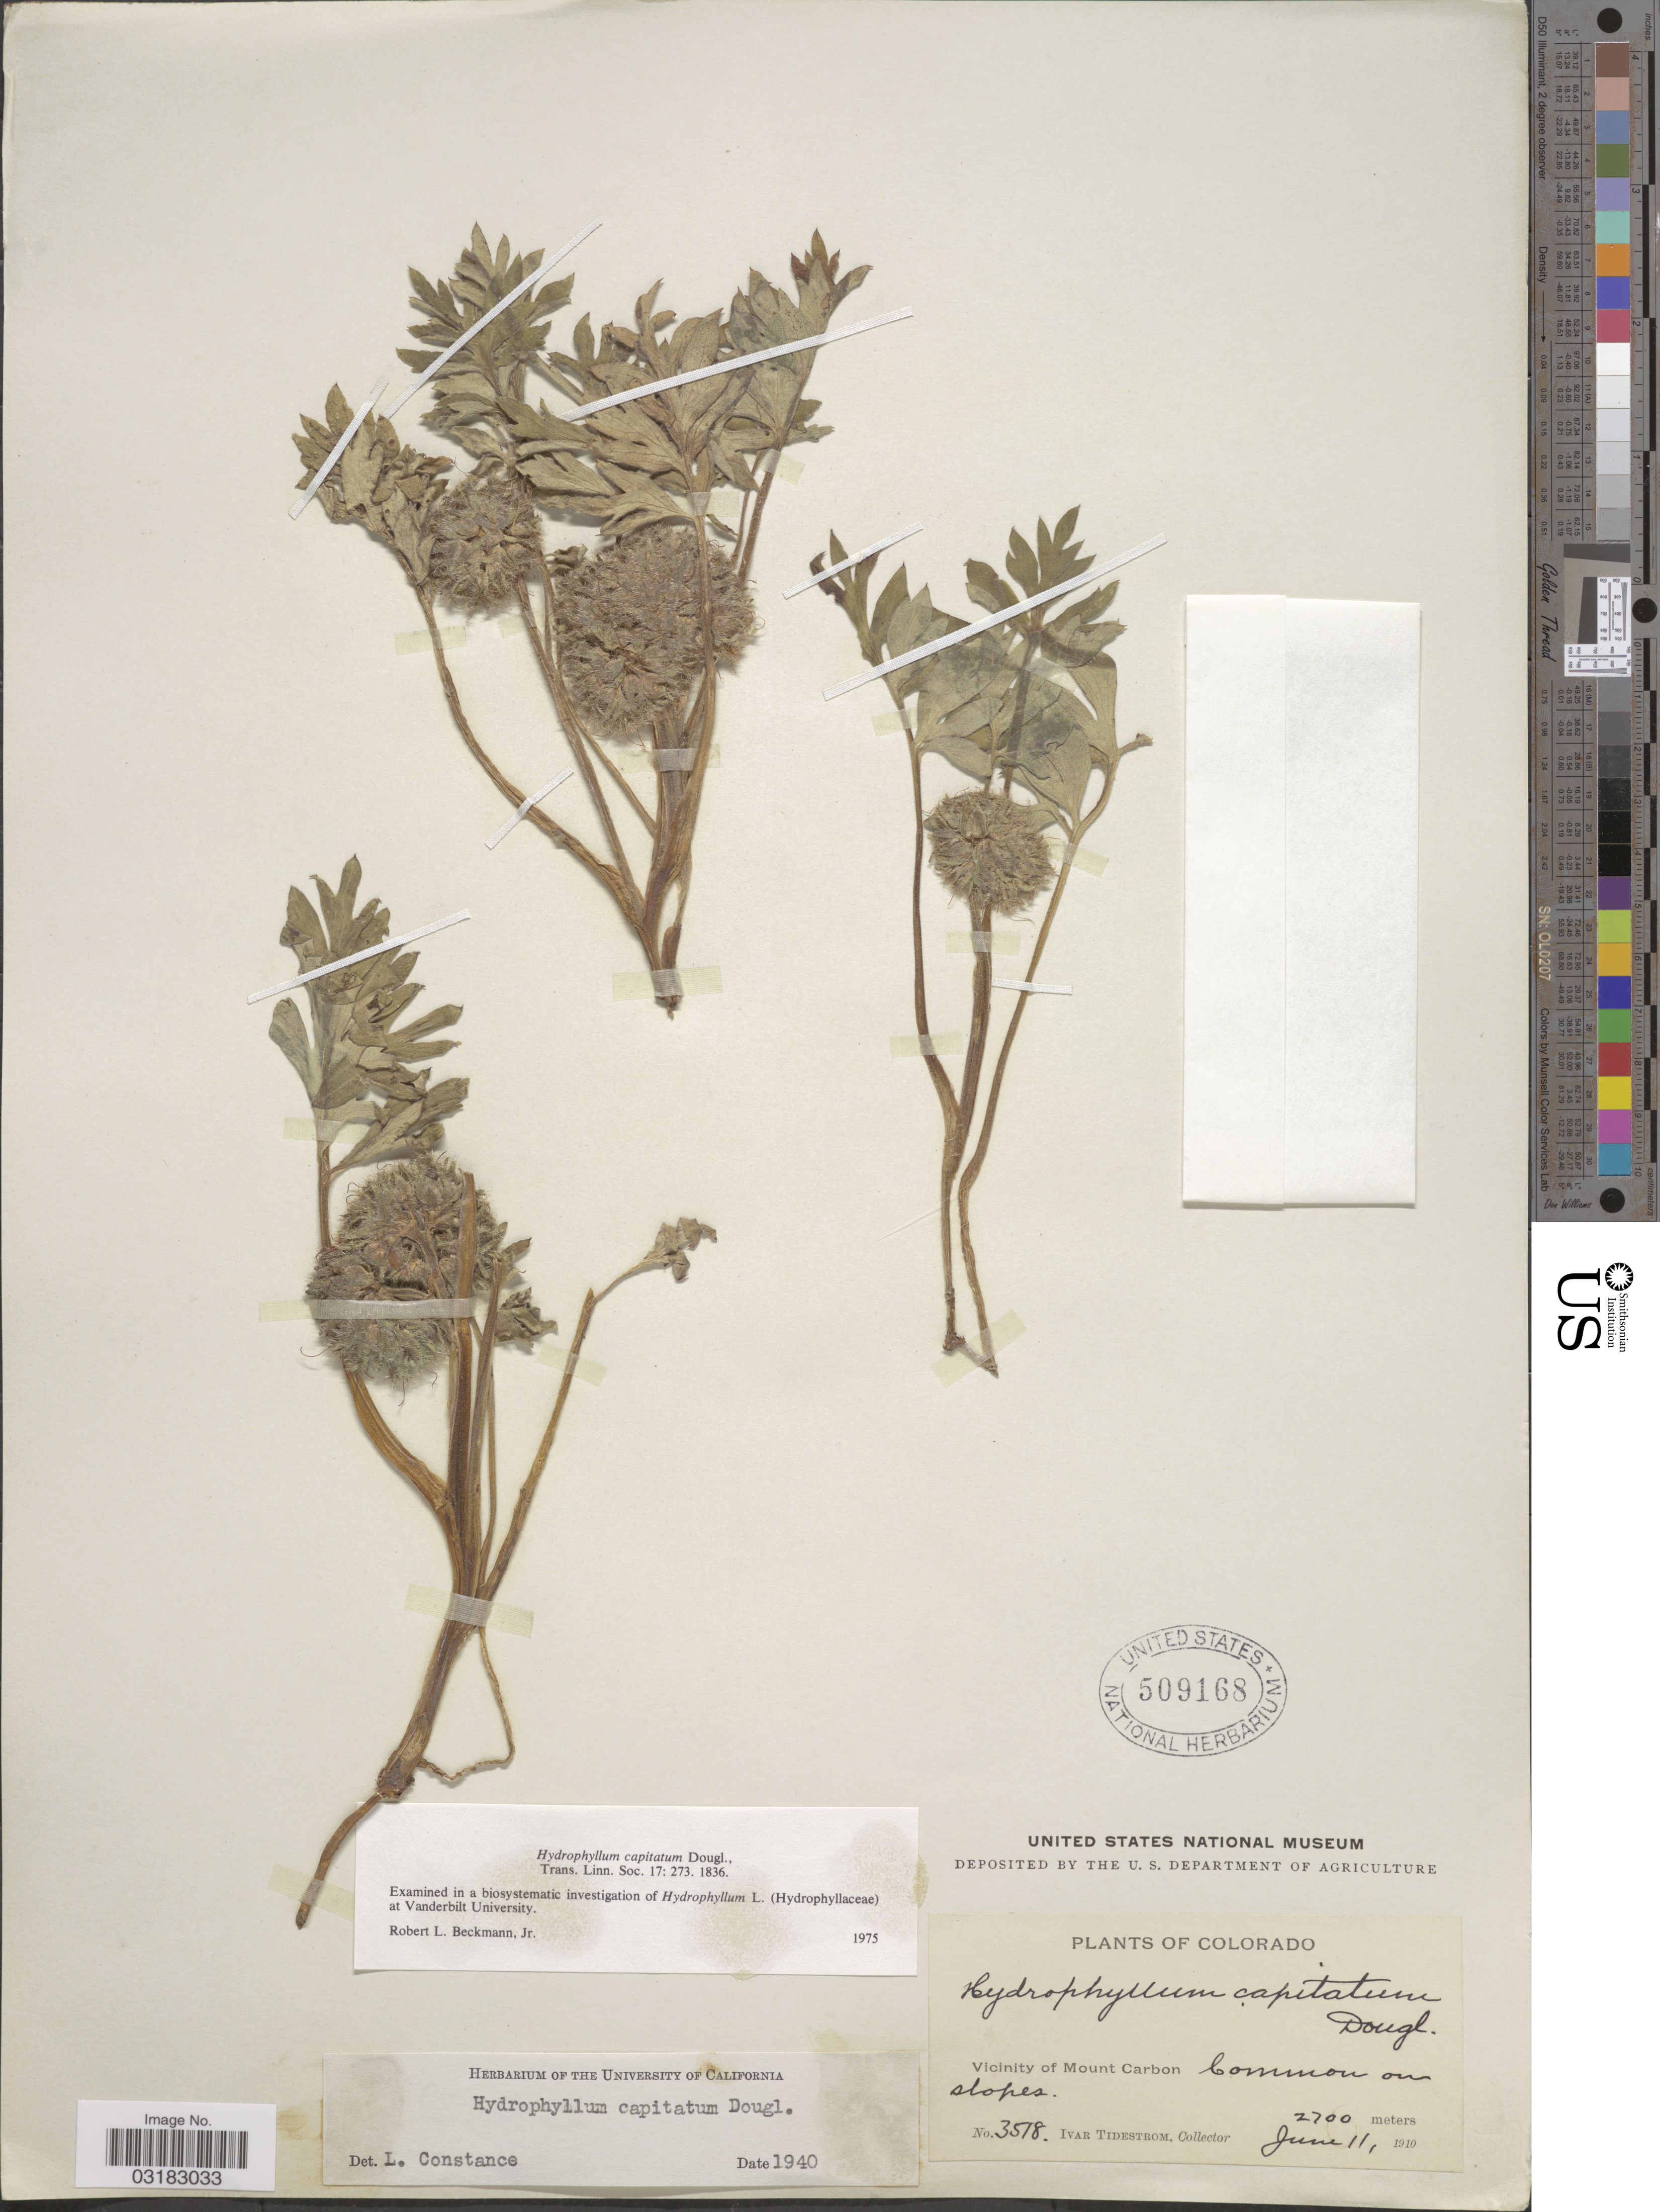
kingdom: Plantae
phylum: Tracheophyta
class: Magnoliopsida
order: Boraginales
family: Hydrophyllaceae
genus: Hydrophyllum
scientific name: Hydrophyllum capitatum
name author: Douglas ex Benth.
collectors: I. F. Tidestrom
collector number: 3518*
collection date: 1910-06-11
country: United States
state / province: Oregon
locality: Vicinity of Mount Carbon.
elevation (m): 2700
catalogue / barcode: US 509168